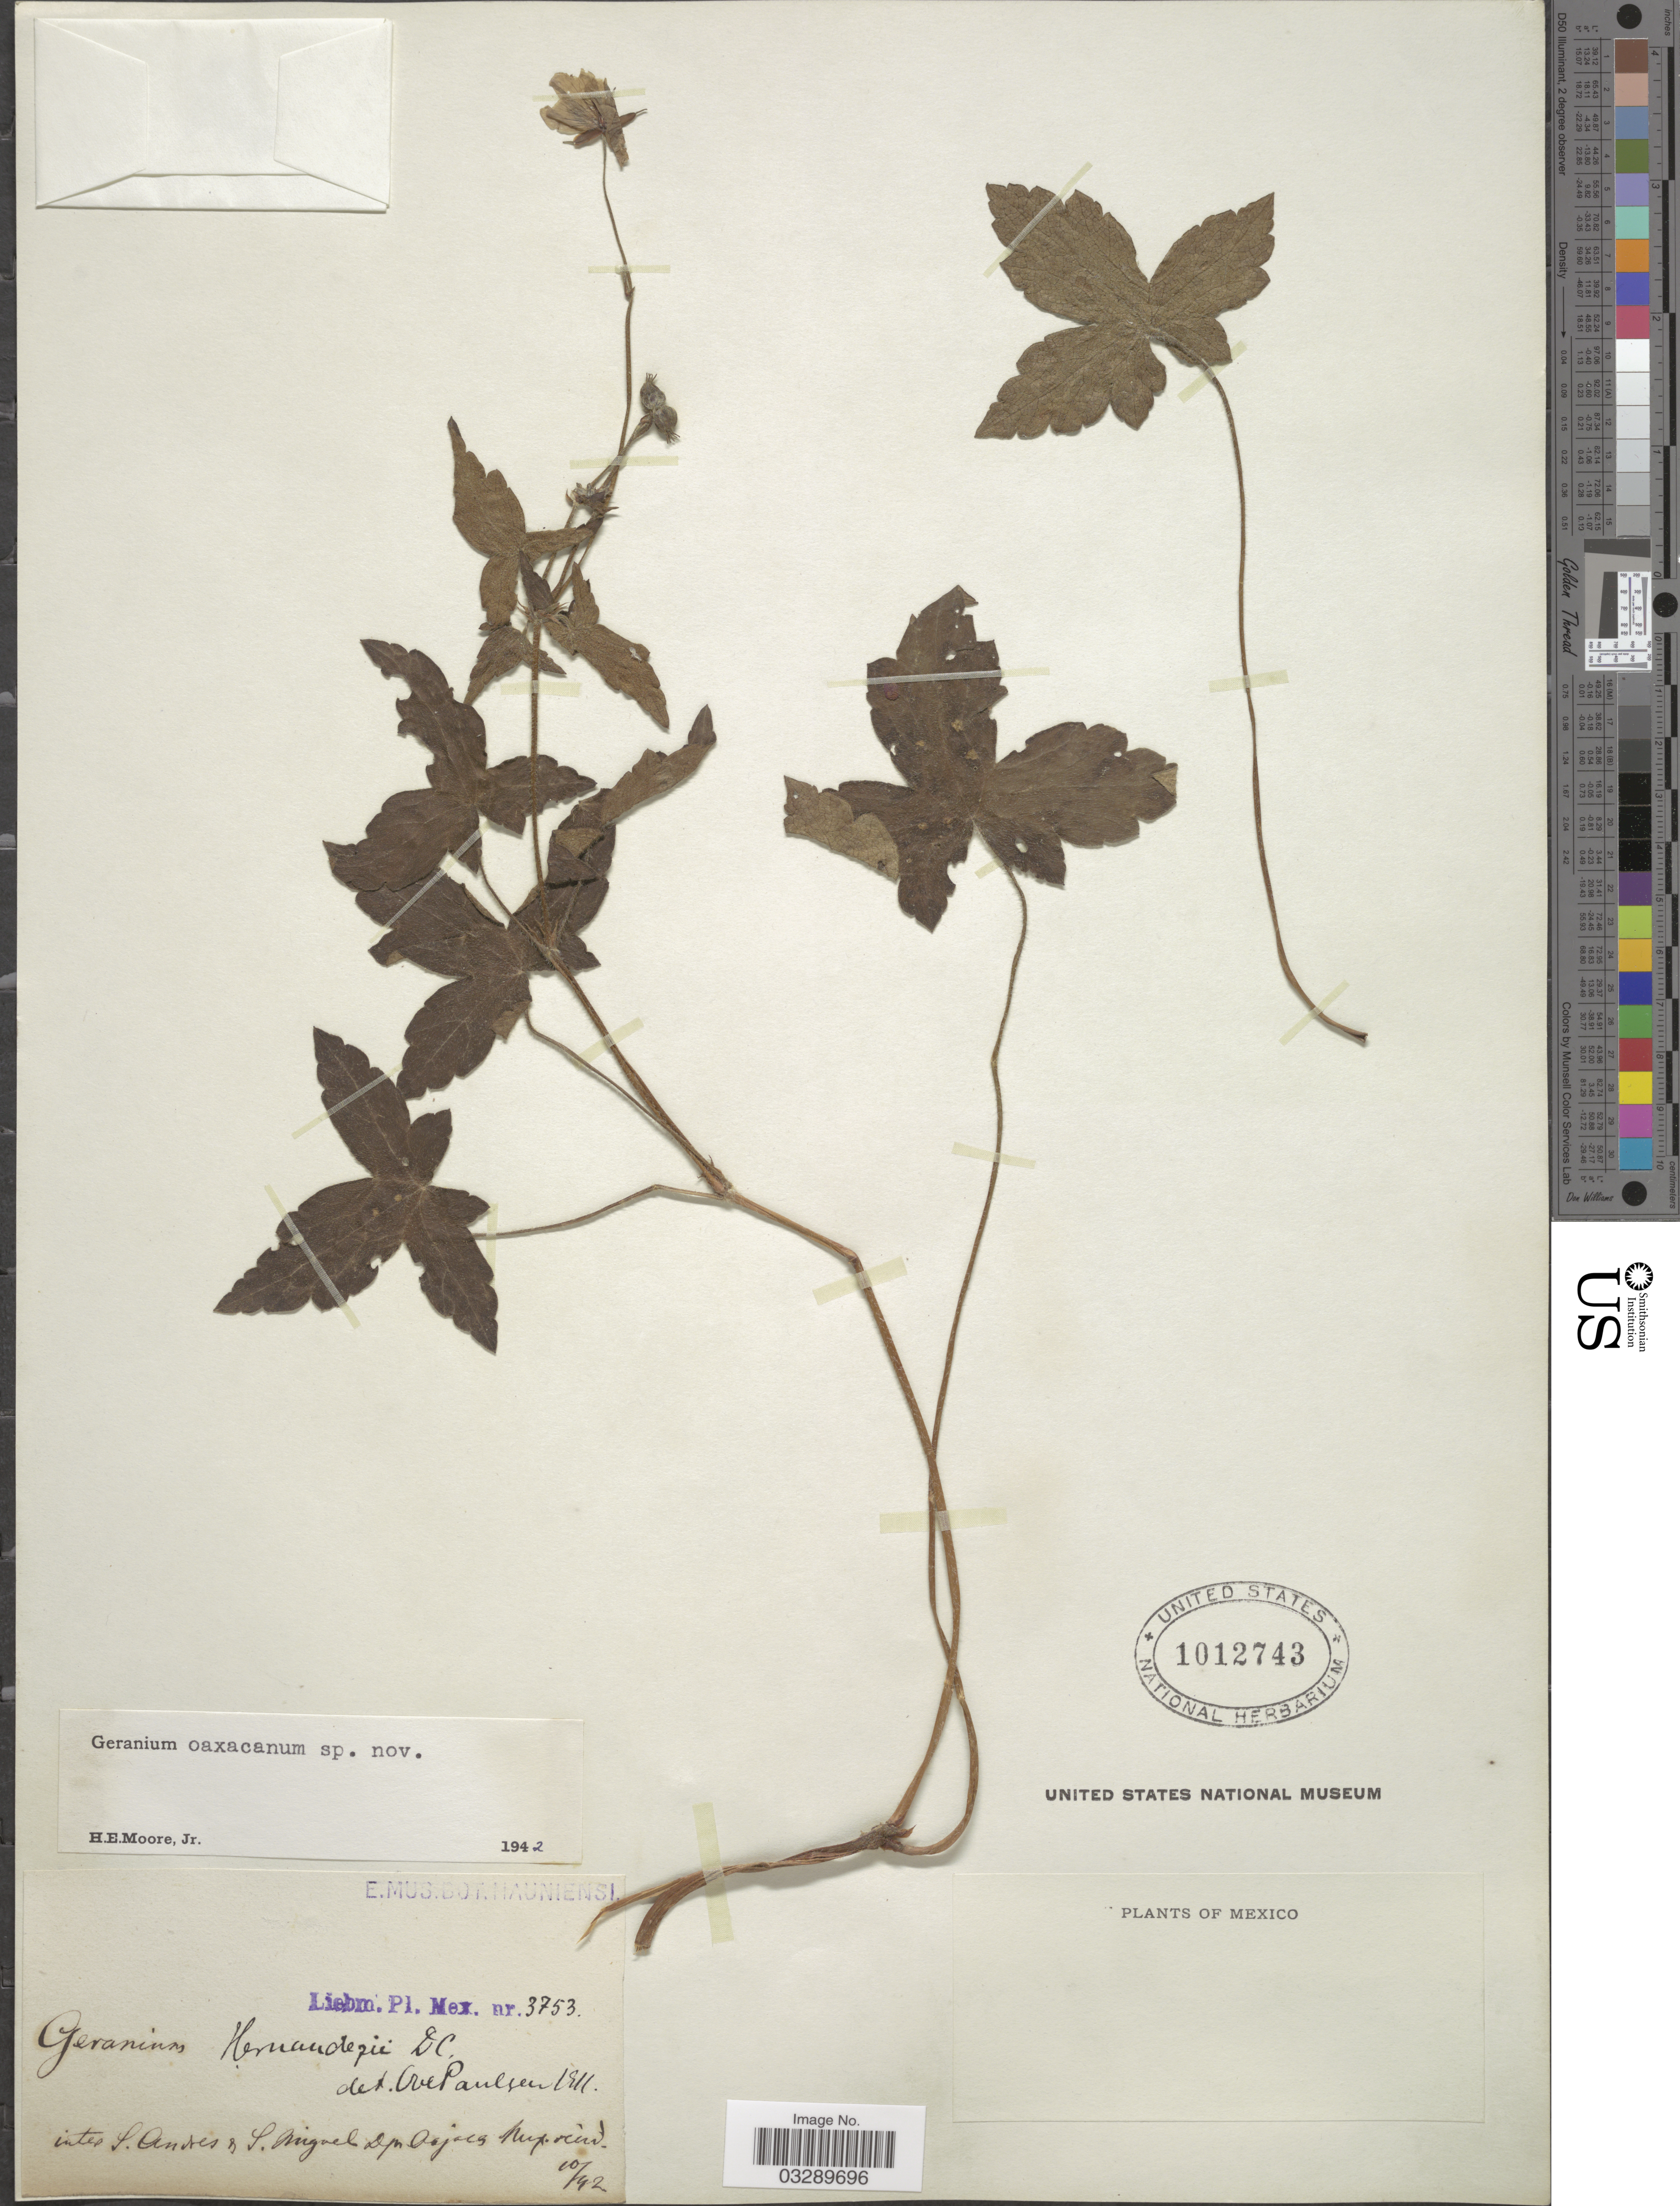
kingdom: Plantae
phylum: Tracheophyta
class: Magnoliopsida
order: Geraniales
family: Geraniaceae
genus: Geranium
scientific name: Geranium oaxacanum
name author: H.E. Moore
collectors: Liebm.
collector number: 3753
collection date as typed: Transcribed d/m/y: /10/42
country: Mexico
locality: Inter S. Andres & S. Miguel Dp Oajaca Mex. orient.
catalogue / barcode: US 1012743